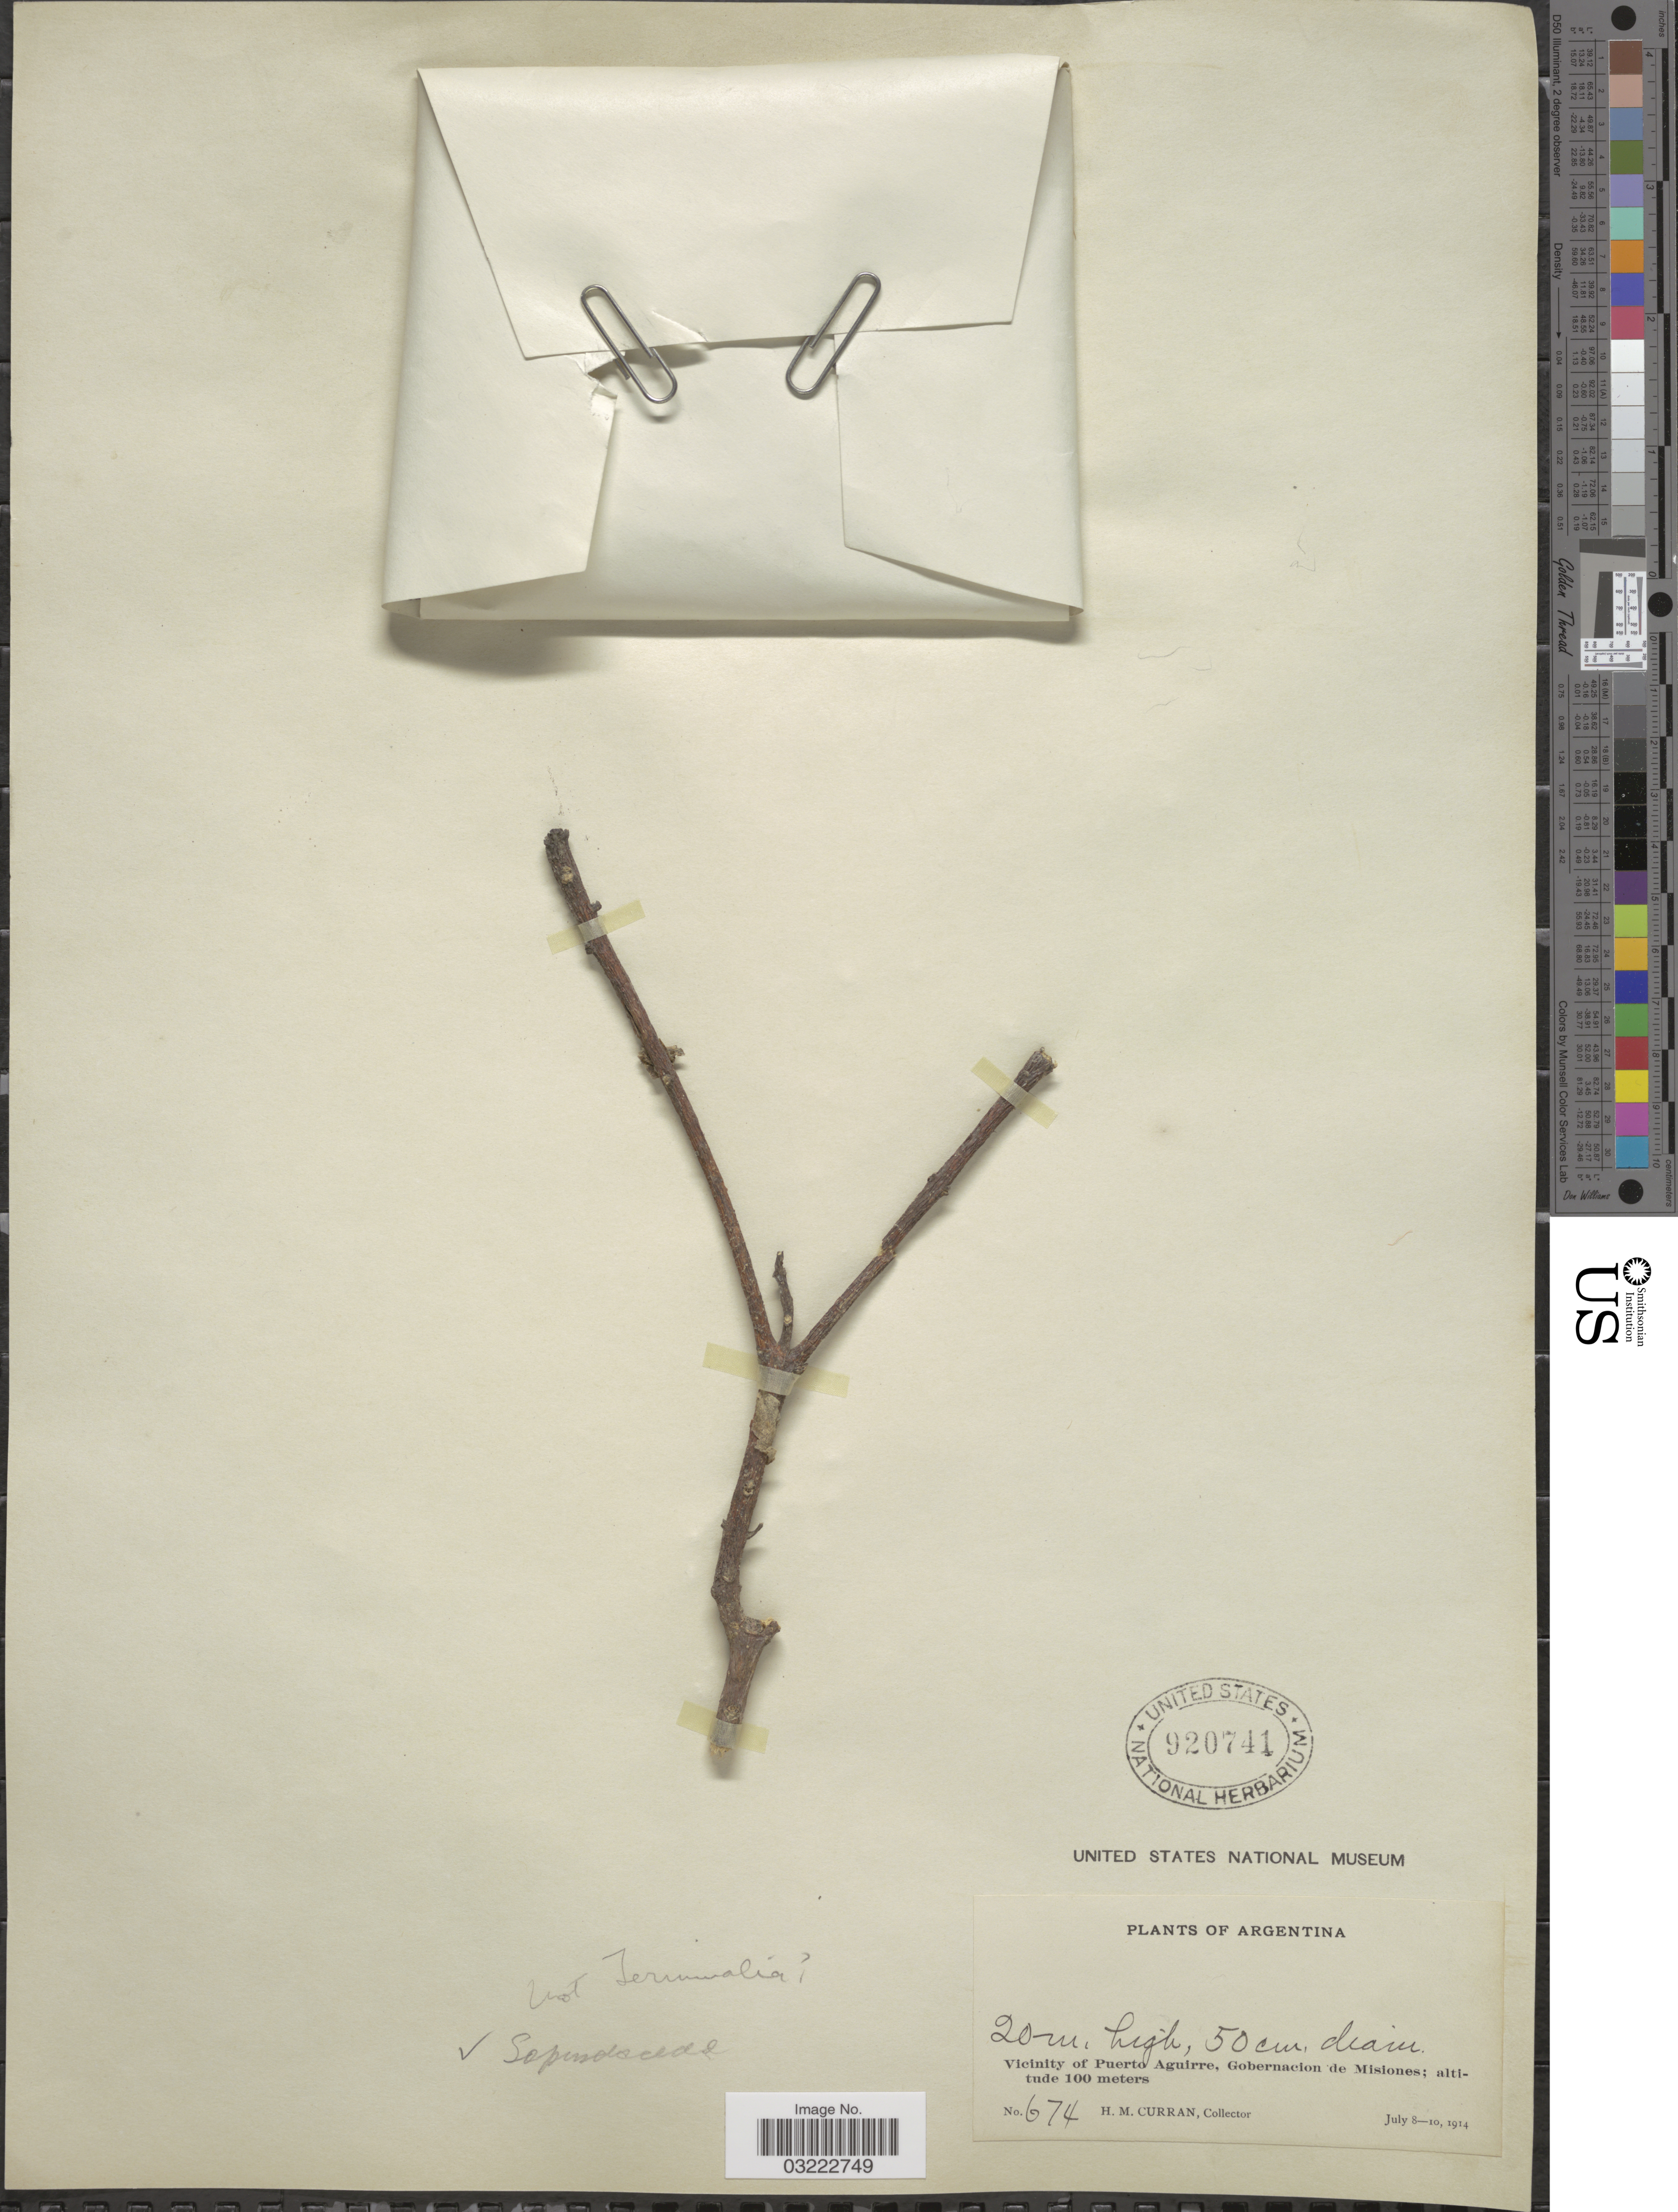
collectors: H. M. Curran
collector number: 674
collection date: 1914-07-08/1914-07-10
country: Argentina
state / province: Misiones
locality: Vicinity of Puerto Aguirre, Gobernación de Misiones.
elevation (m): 100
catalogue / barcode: US 920741